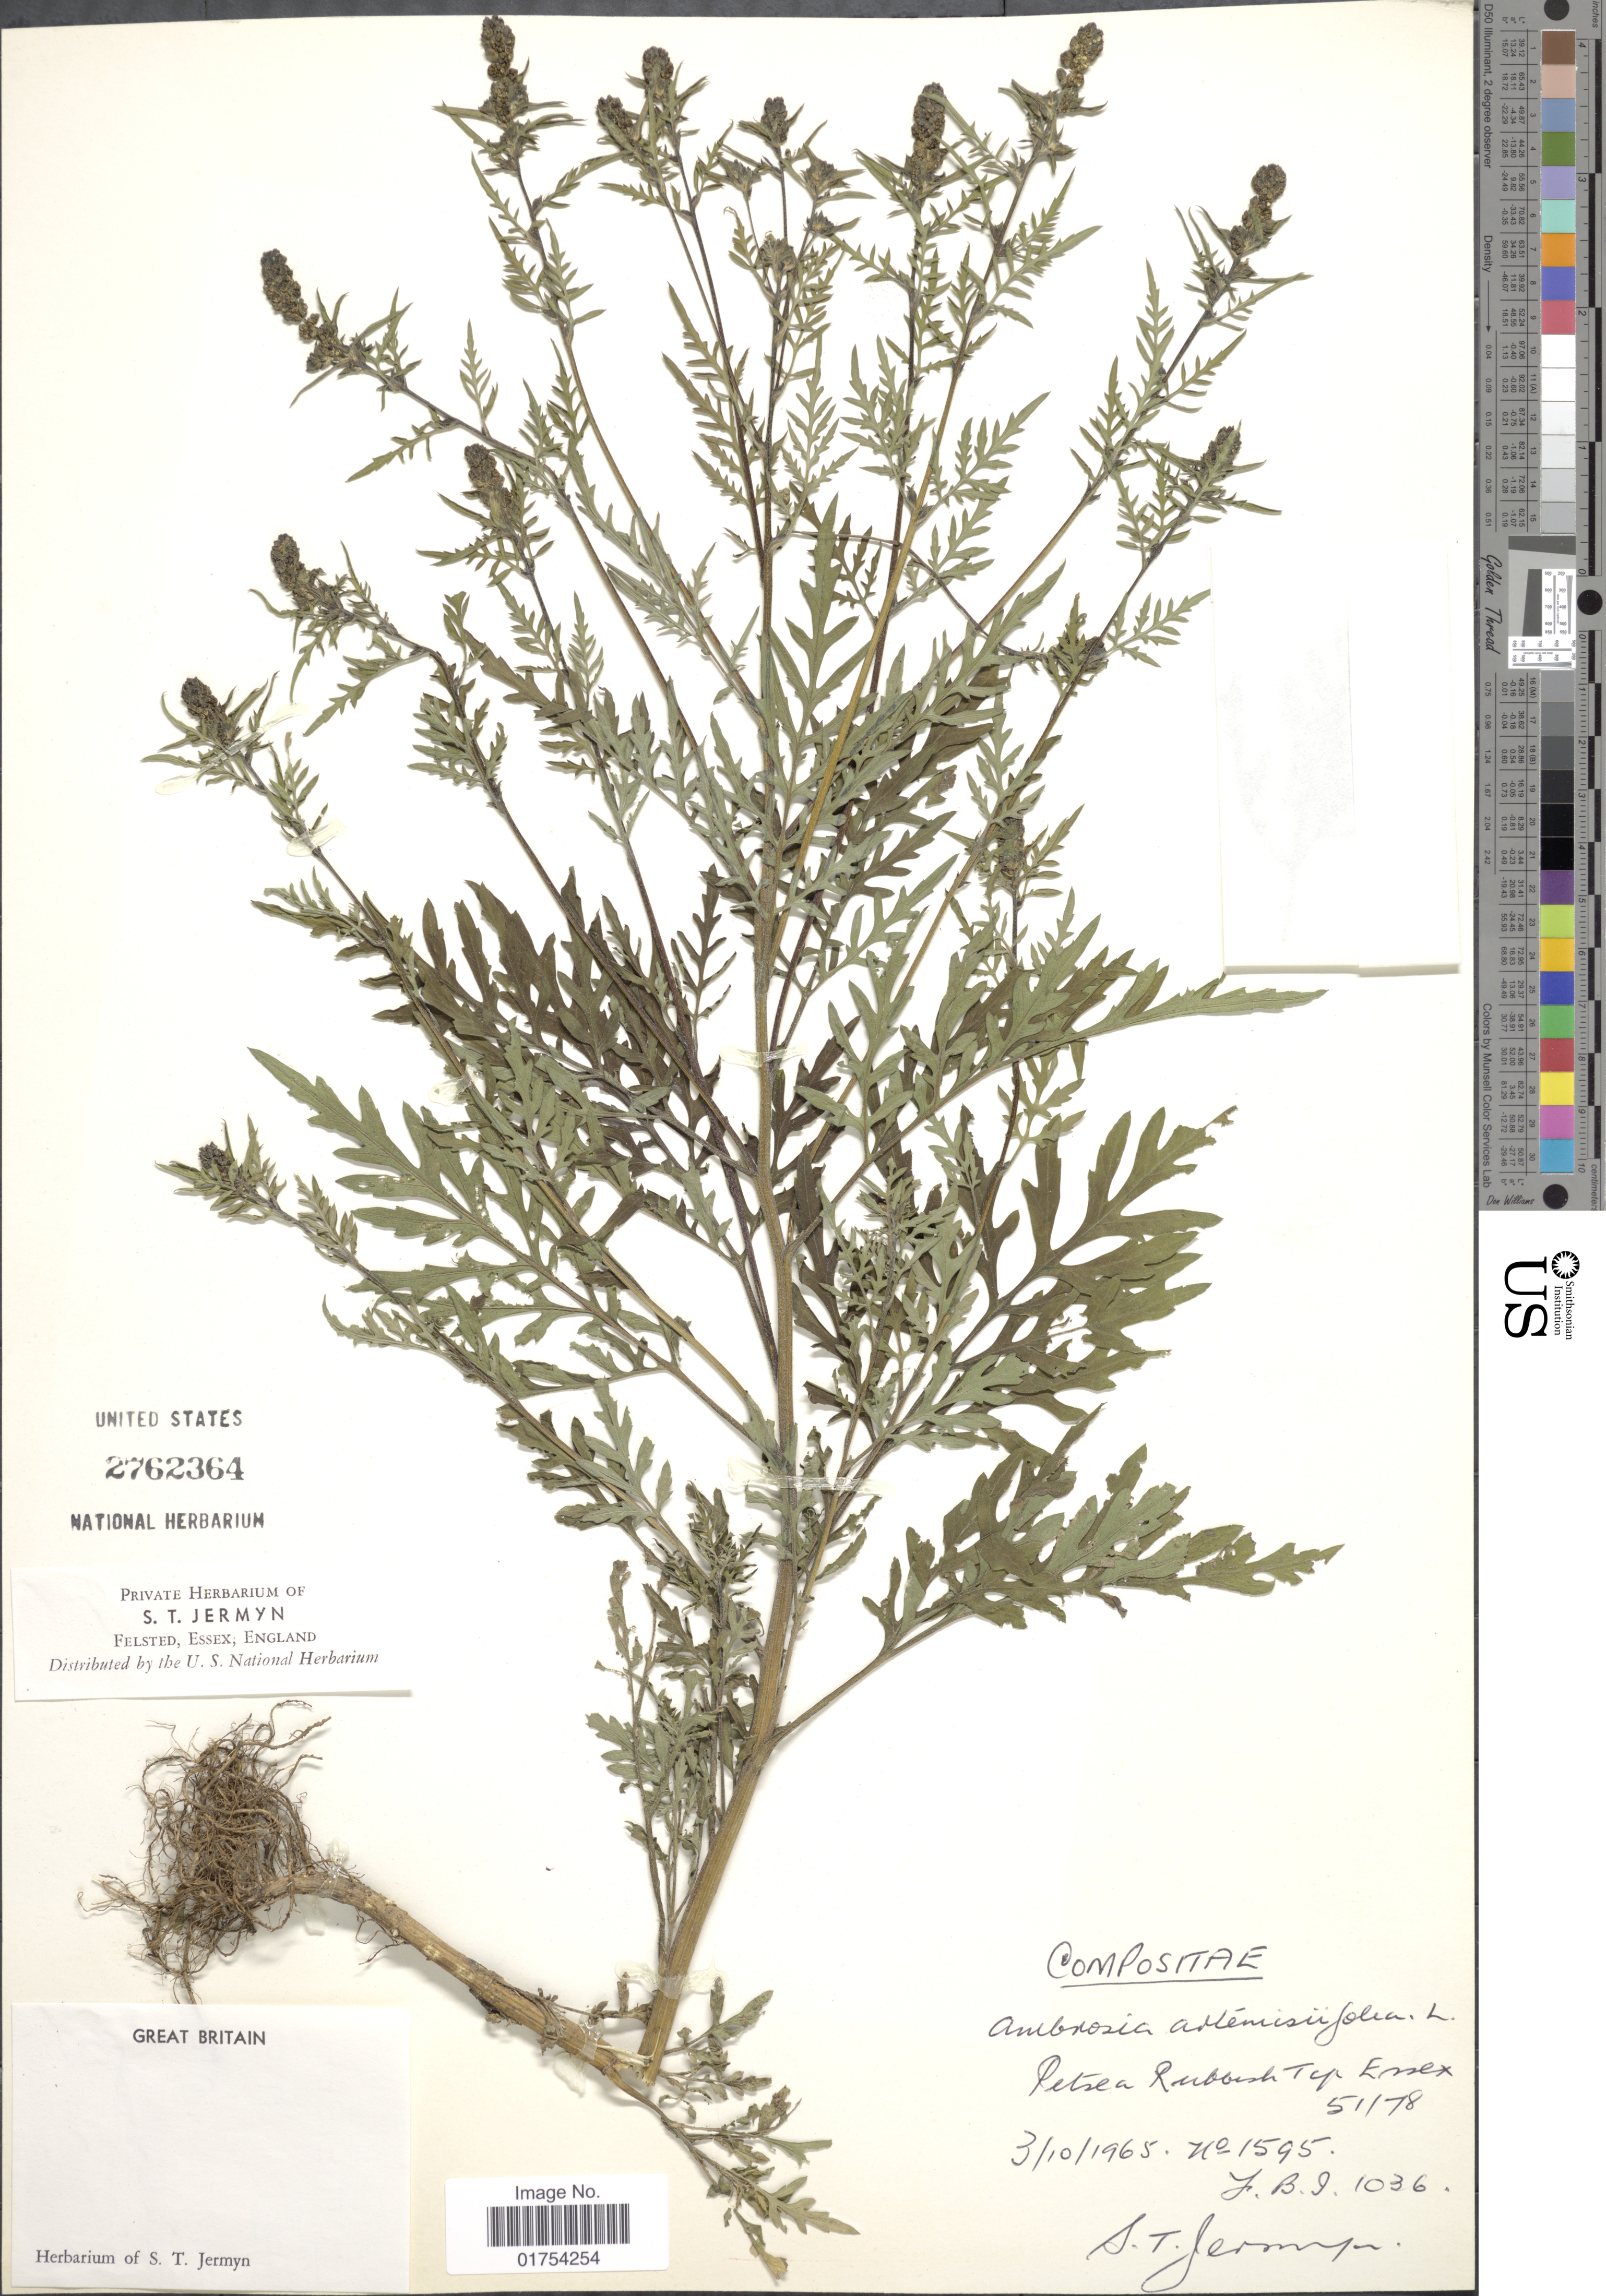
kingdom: Plantae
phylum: Tracheophyta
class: Magnoliopsida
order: Asterales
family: Asteraceae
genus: Ambrosia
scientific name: Ambrosia maritima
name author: L.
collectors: S. Jermyn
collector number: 1595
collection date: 1965-10-03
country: United Kingdom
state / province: England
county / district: Essex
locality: Great Britain, Pitsea Rubbish Tip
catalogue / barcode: US 2762364